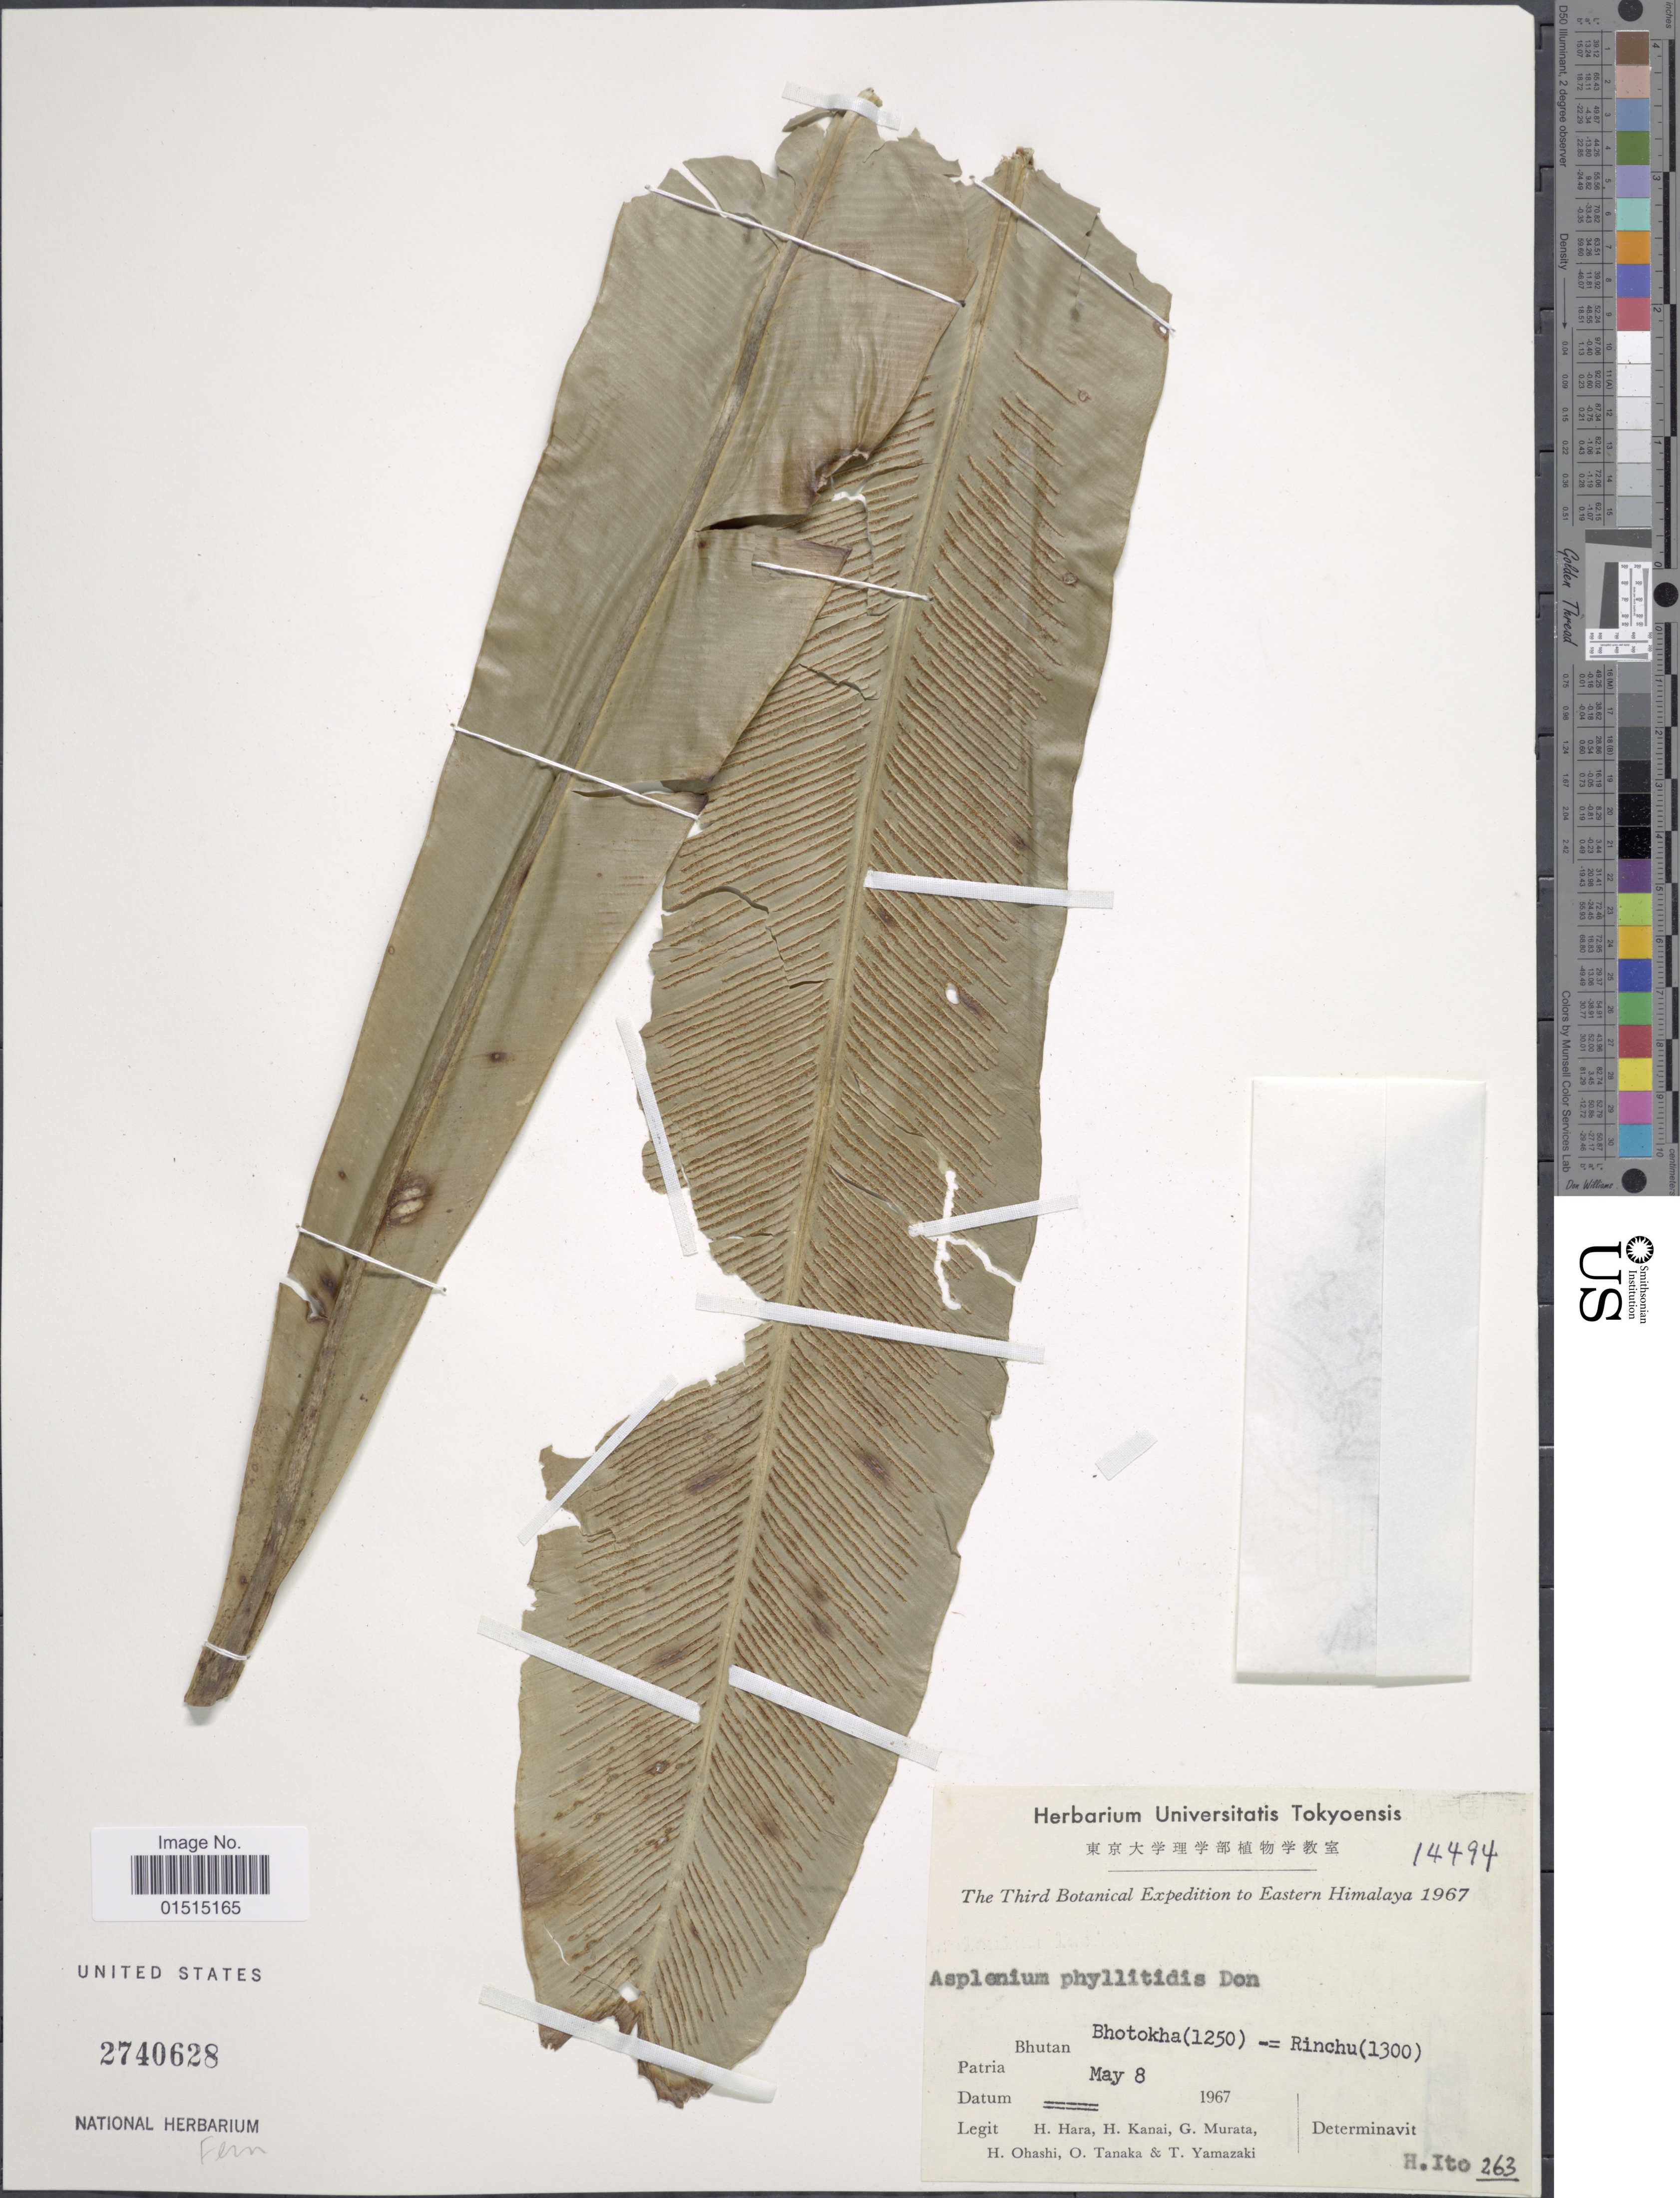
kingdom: Plantae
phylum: Tracheophyta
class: Polypodiopsida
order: Polypodiales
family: Aspleniaceae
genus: Asplenium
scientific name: Asplenium nidus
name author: L.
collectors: H. Hara, H. Kanai, G. Murata, H. Ohashi & et al.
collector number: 14494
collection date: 1967-05-08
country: Bhutan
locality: Bhutan, Bhotokha (1250) - Rinchu (1300)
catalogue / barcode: US 2740628